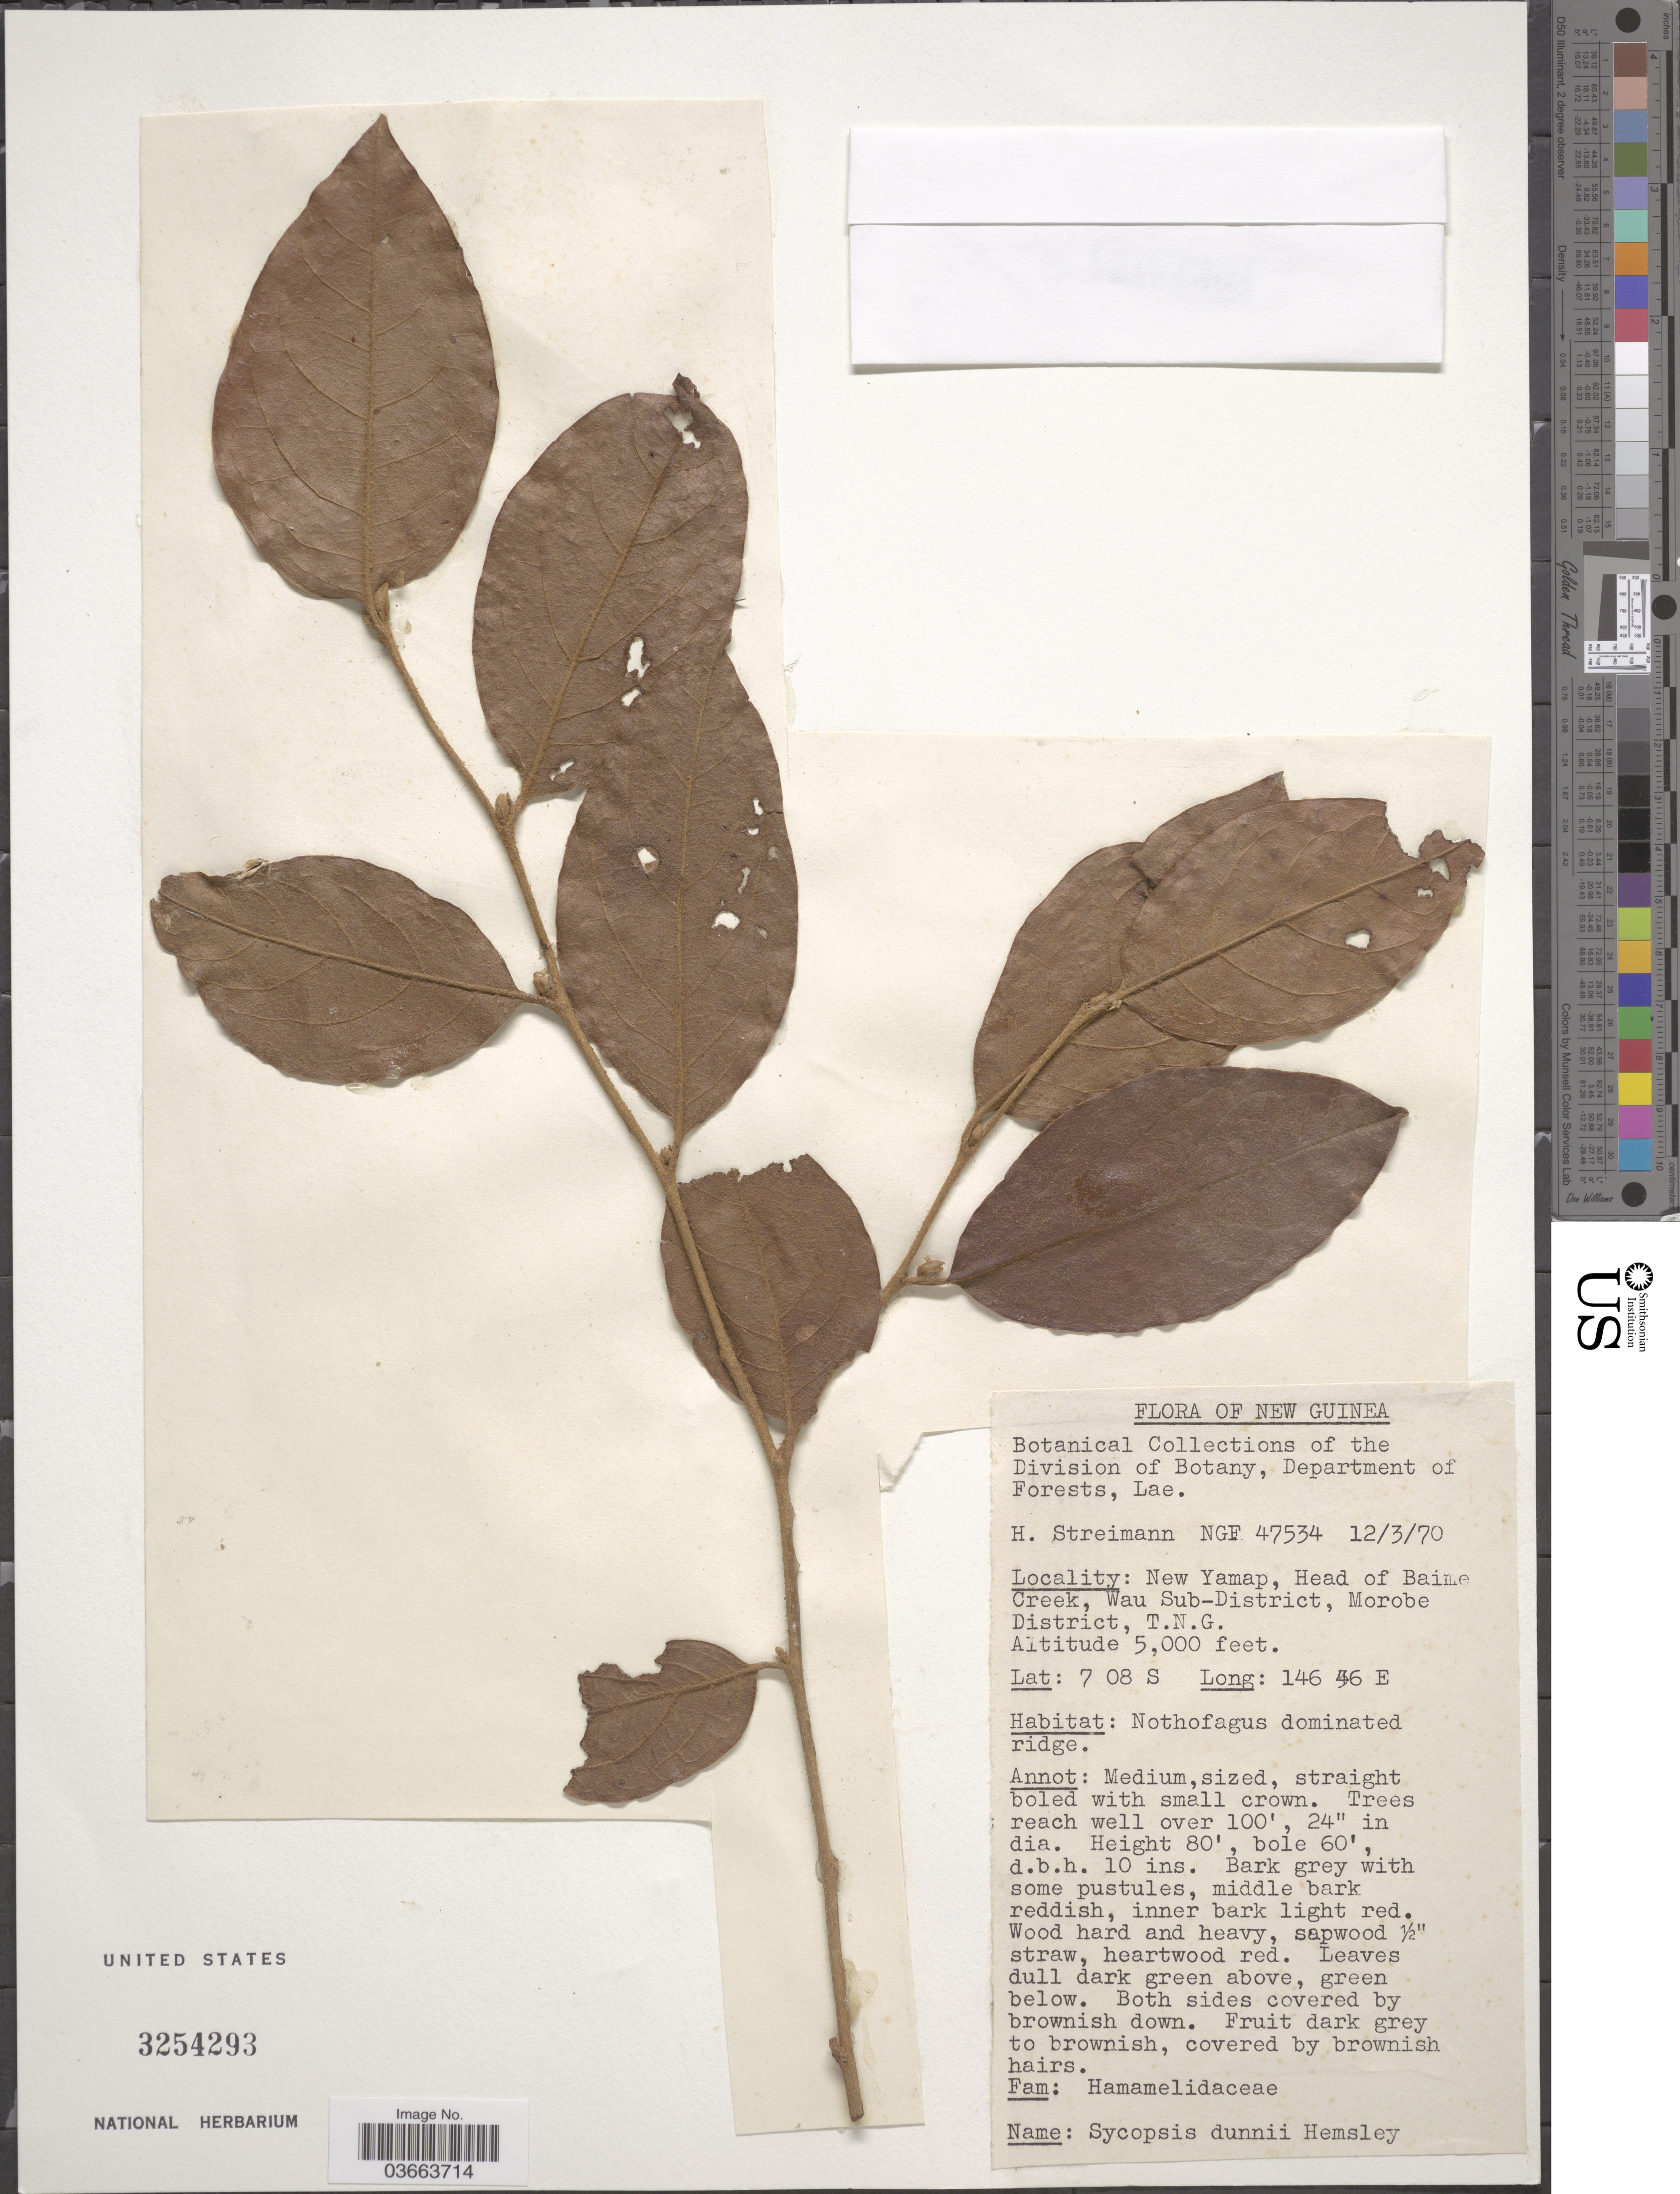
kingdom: Plantae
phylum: Tracheophyta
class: Magnoliopsida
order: Saxifragales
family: Hamamelidaceae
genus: Distyliopsis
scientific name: Distyliopsis lanata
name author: N.A. Brummitt & Utteridge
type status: Isotype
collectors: H. Streimann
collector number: NGF 47534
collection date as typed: Transcribed d/m/y: 12/3/70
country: Papua New Guinea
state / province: Morobe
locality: New Guinea. New Yamap, Head of Baime Creek, Wau Sub-District, Morobe District, T.N.G.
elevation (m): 1524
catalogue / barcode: US 3254293